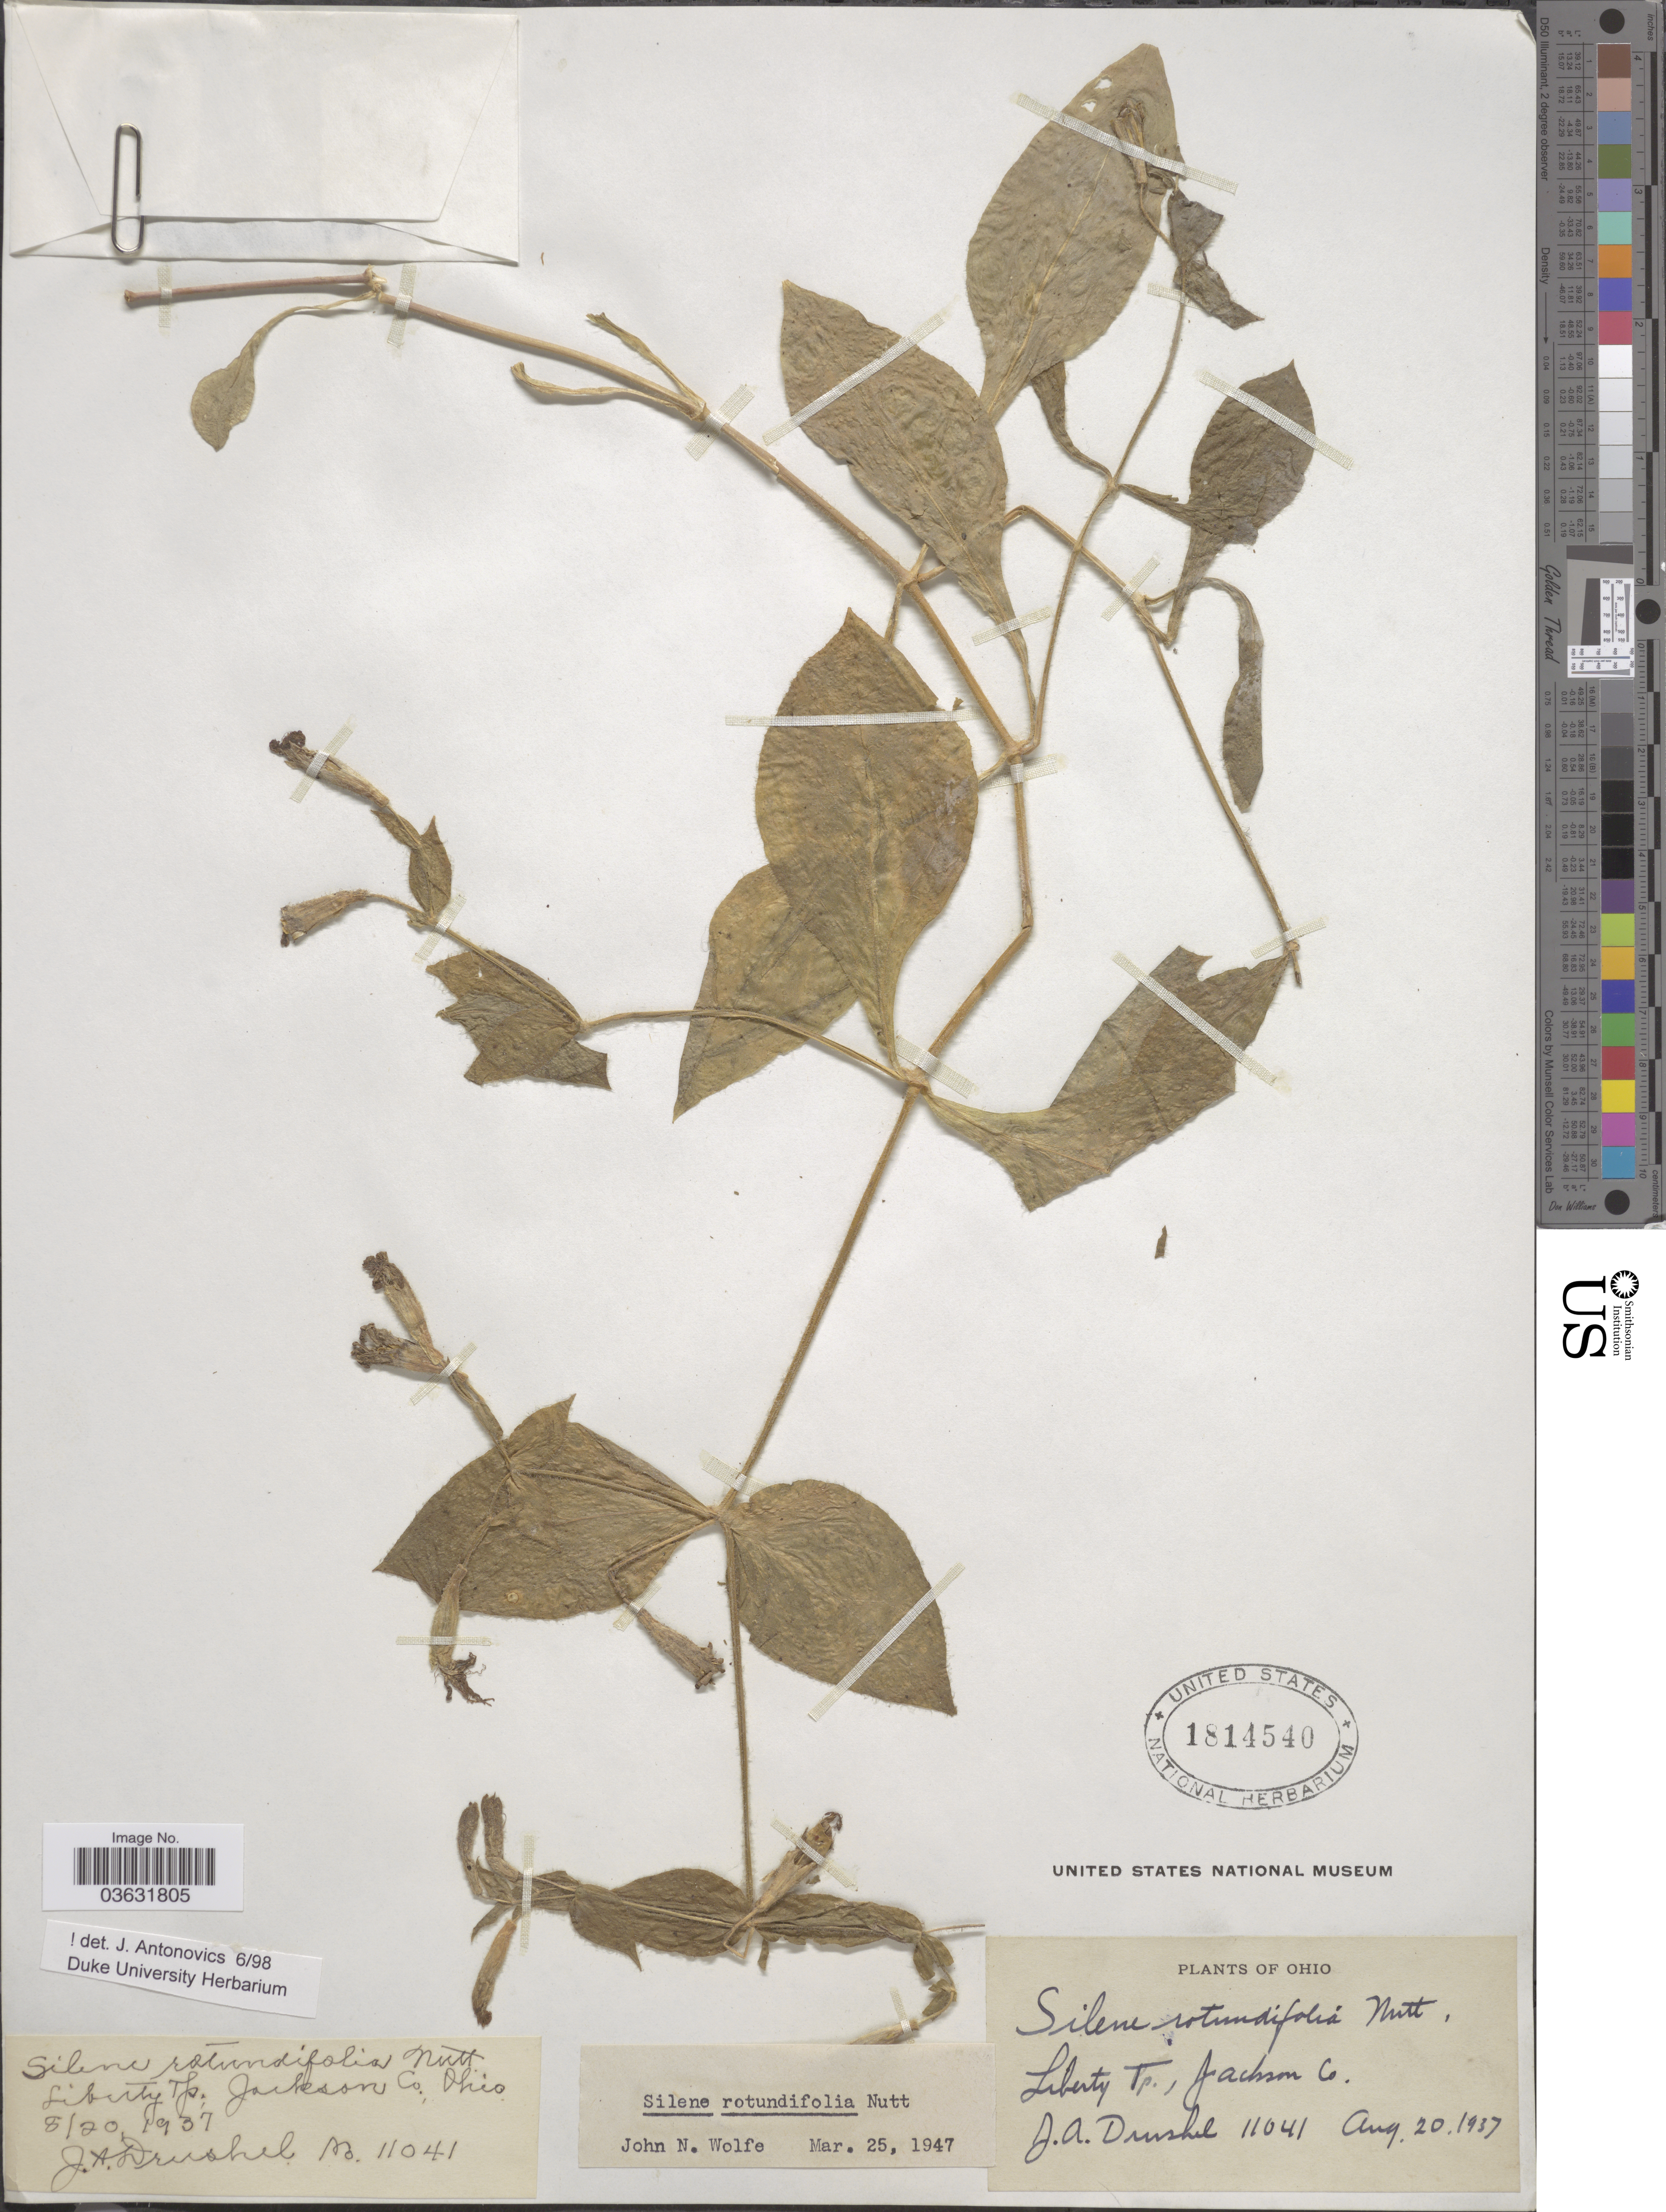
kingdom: Plantae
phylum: Tracheophyta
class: Magnoliopsida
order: Caryophyllales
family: Caryophyllaceae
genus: Silene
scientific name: Silene rotundifolia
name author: Nutt.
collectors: J. A. Drushel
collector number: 11041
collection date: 1937-08-20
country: United States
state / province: Ohio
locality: Liberty Tp., Jackson Co.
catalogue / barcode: US 1814540